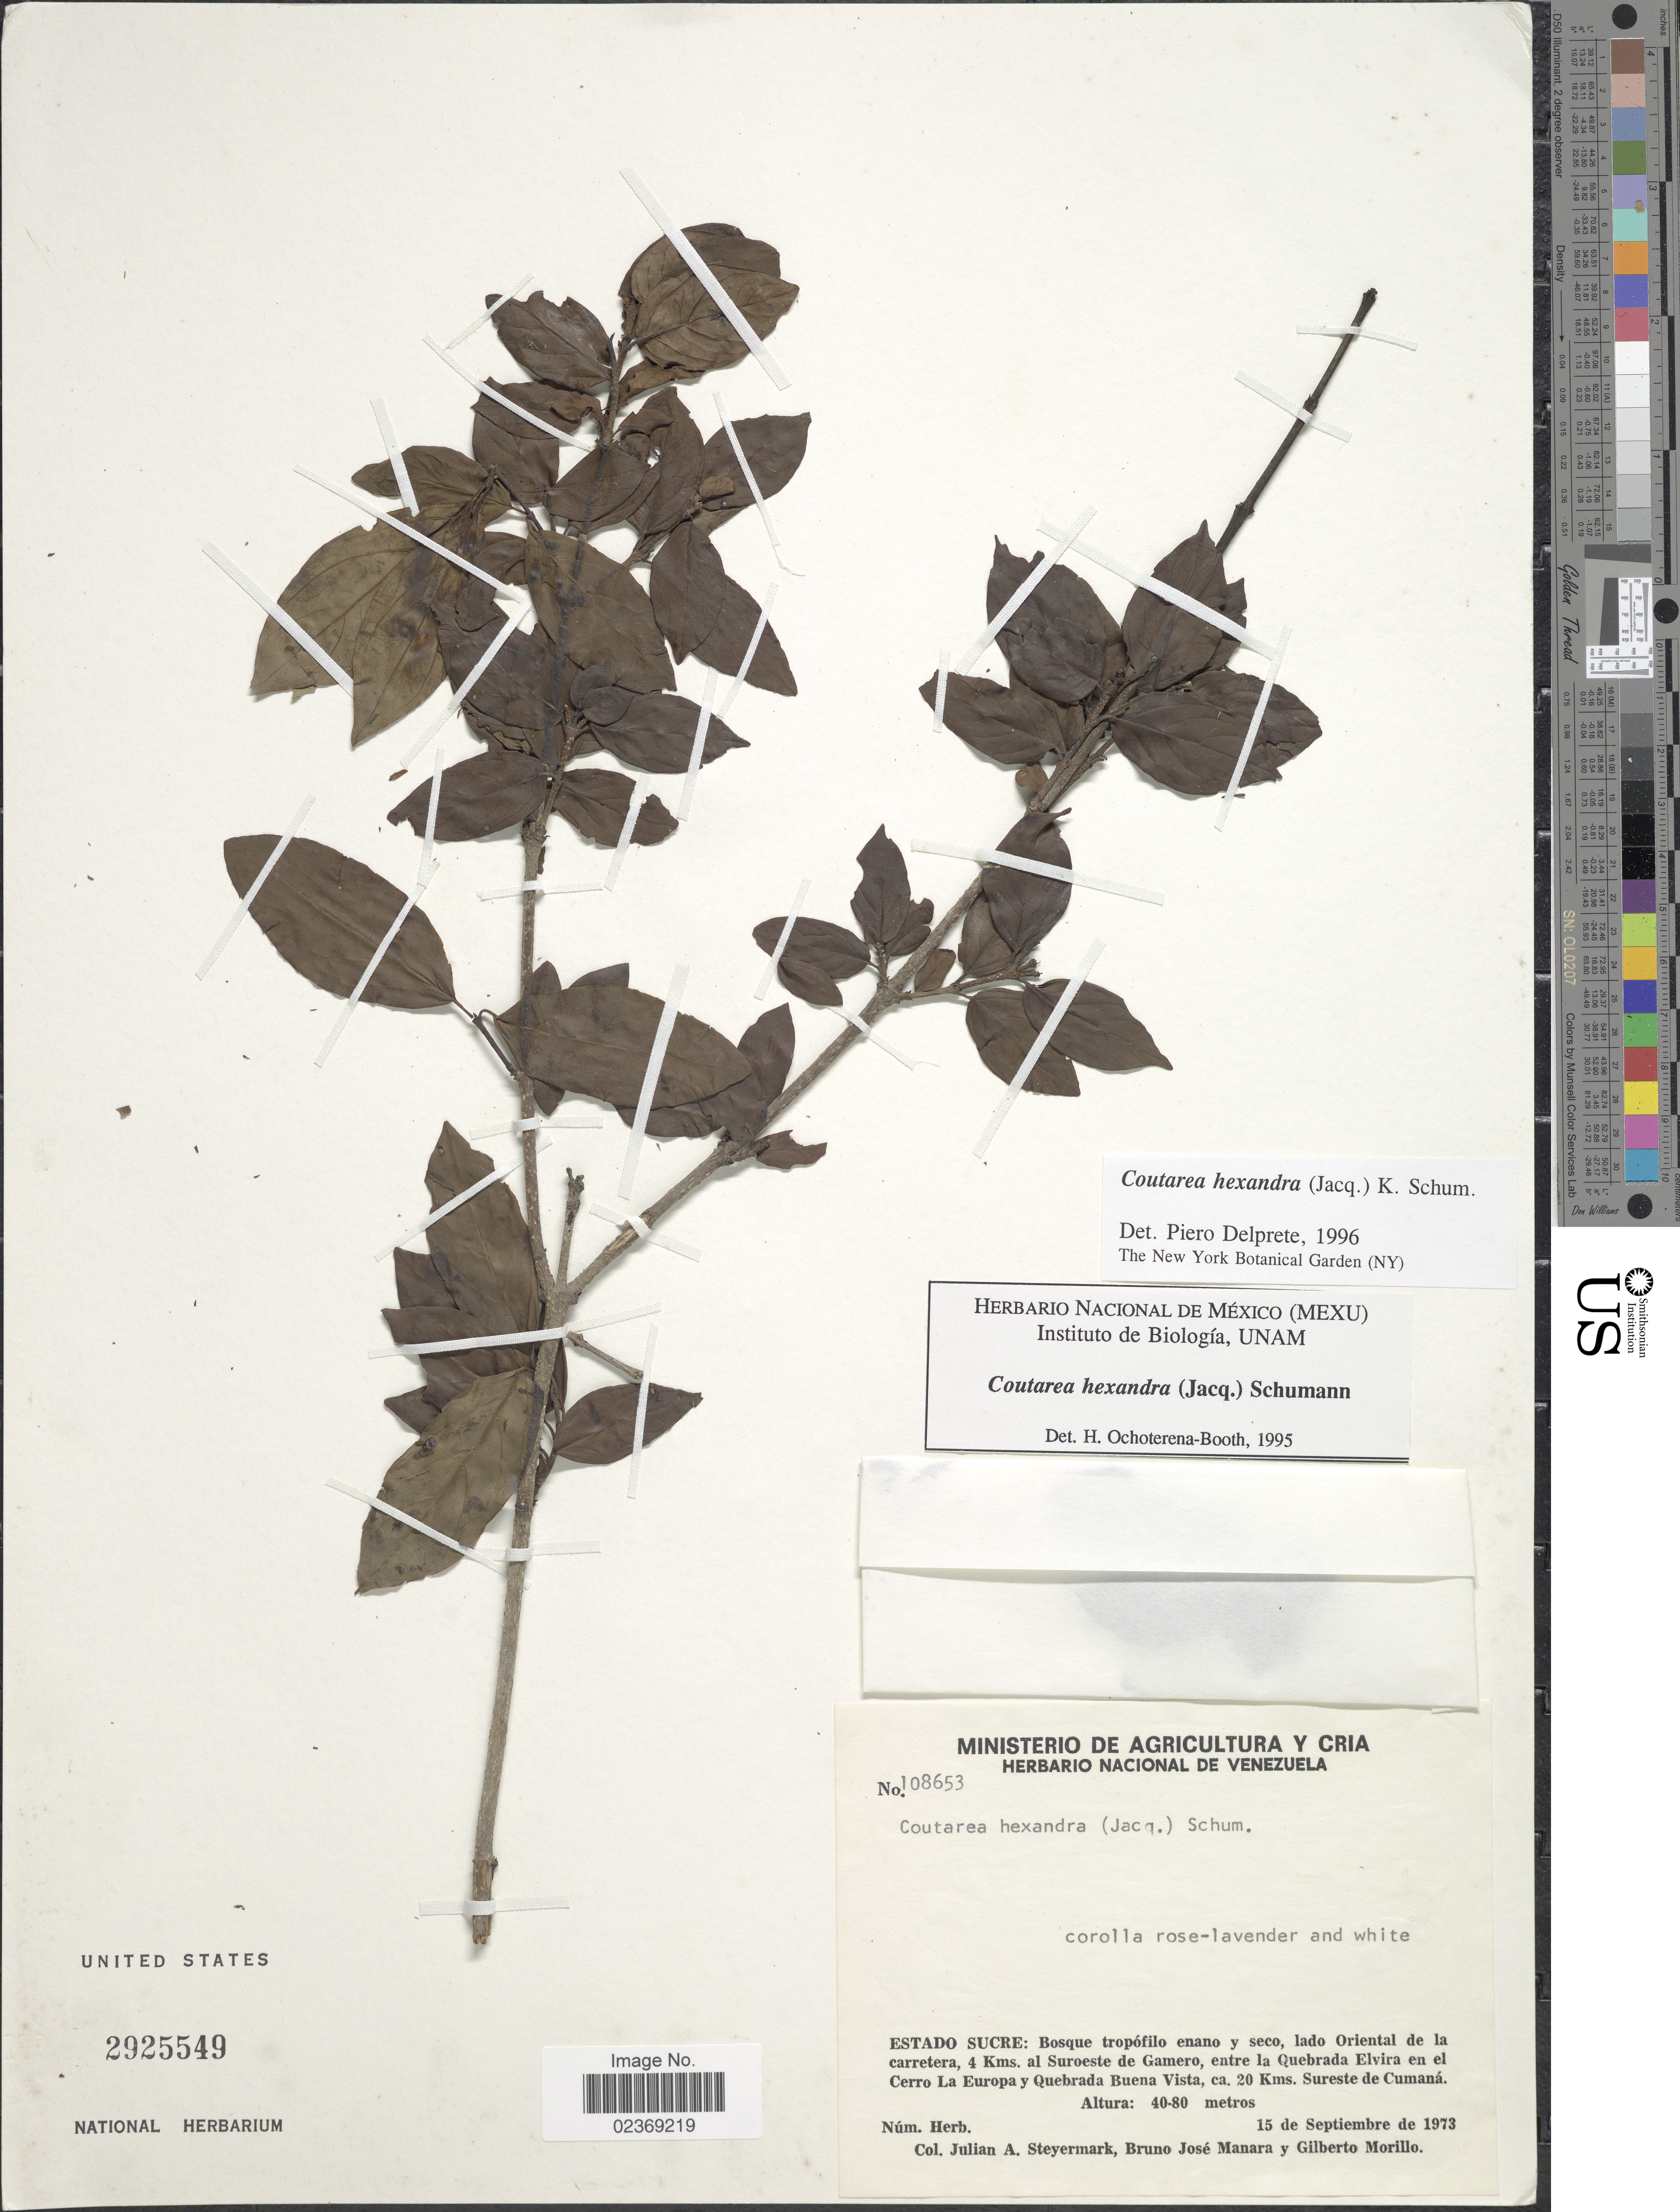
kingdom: Plantae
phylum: Tracheophyta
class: Magnoliopsida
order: Gentianales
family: Rubiaceae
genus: Coutarea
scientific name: Coutarea hexandra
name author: (Jacq.) K. Schum.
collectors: J. Steyermark, B. Manara & G. N. Morillo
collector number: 108653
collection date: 1973-09-15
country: Venezuela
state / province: Sucre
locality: Estado Sucre: Bosque tropofilo enano y seco, lado Oriental de la carretera, 4 Kms. al Suroeste de Gamero, entre la Quebrada Elvira en el Cerro La Europa y Quebrada Buena Vista, ca. 20 Kms. Sureste de Cumana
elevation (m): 40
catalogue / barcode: US 2925549